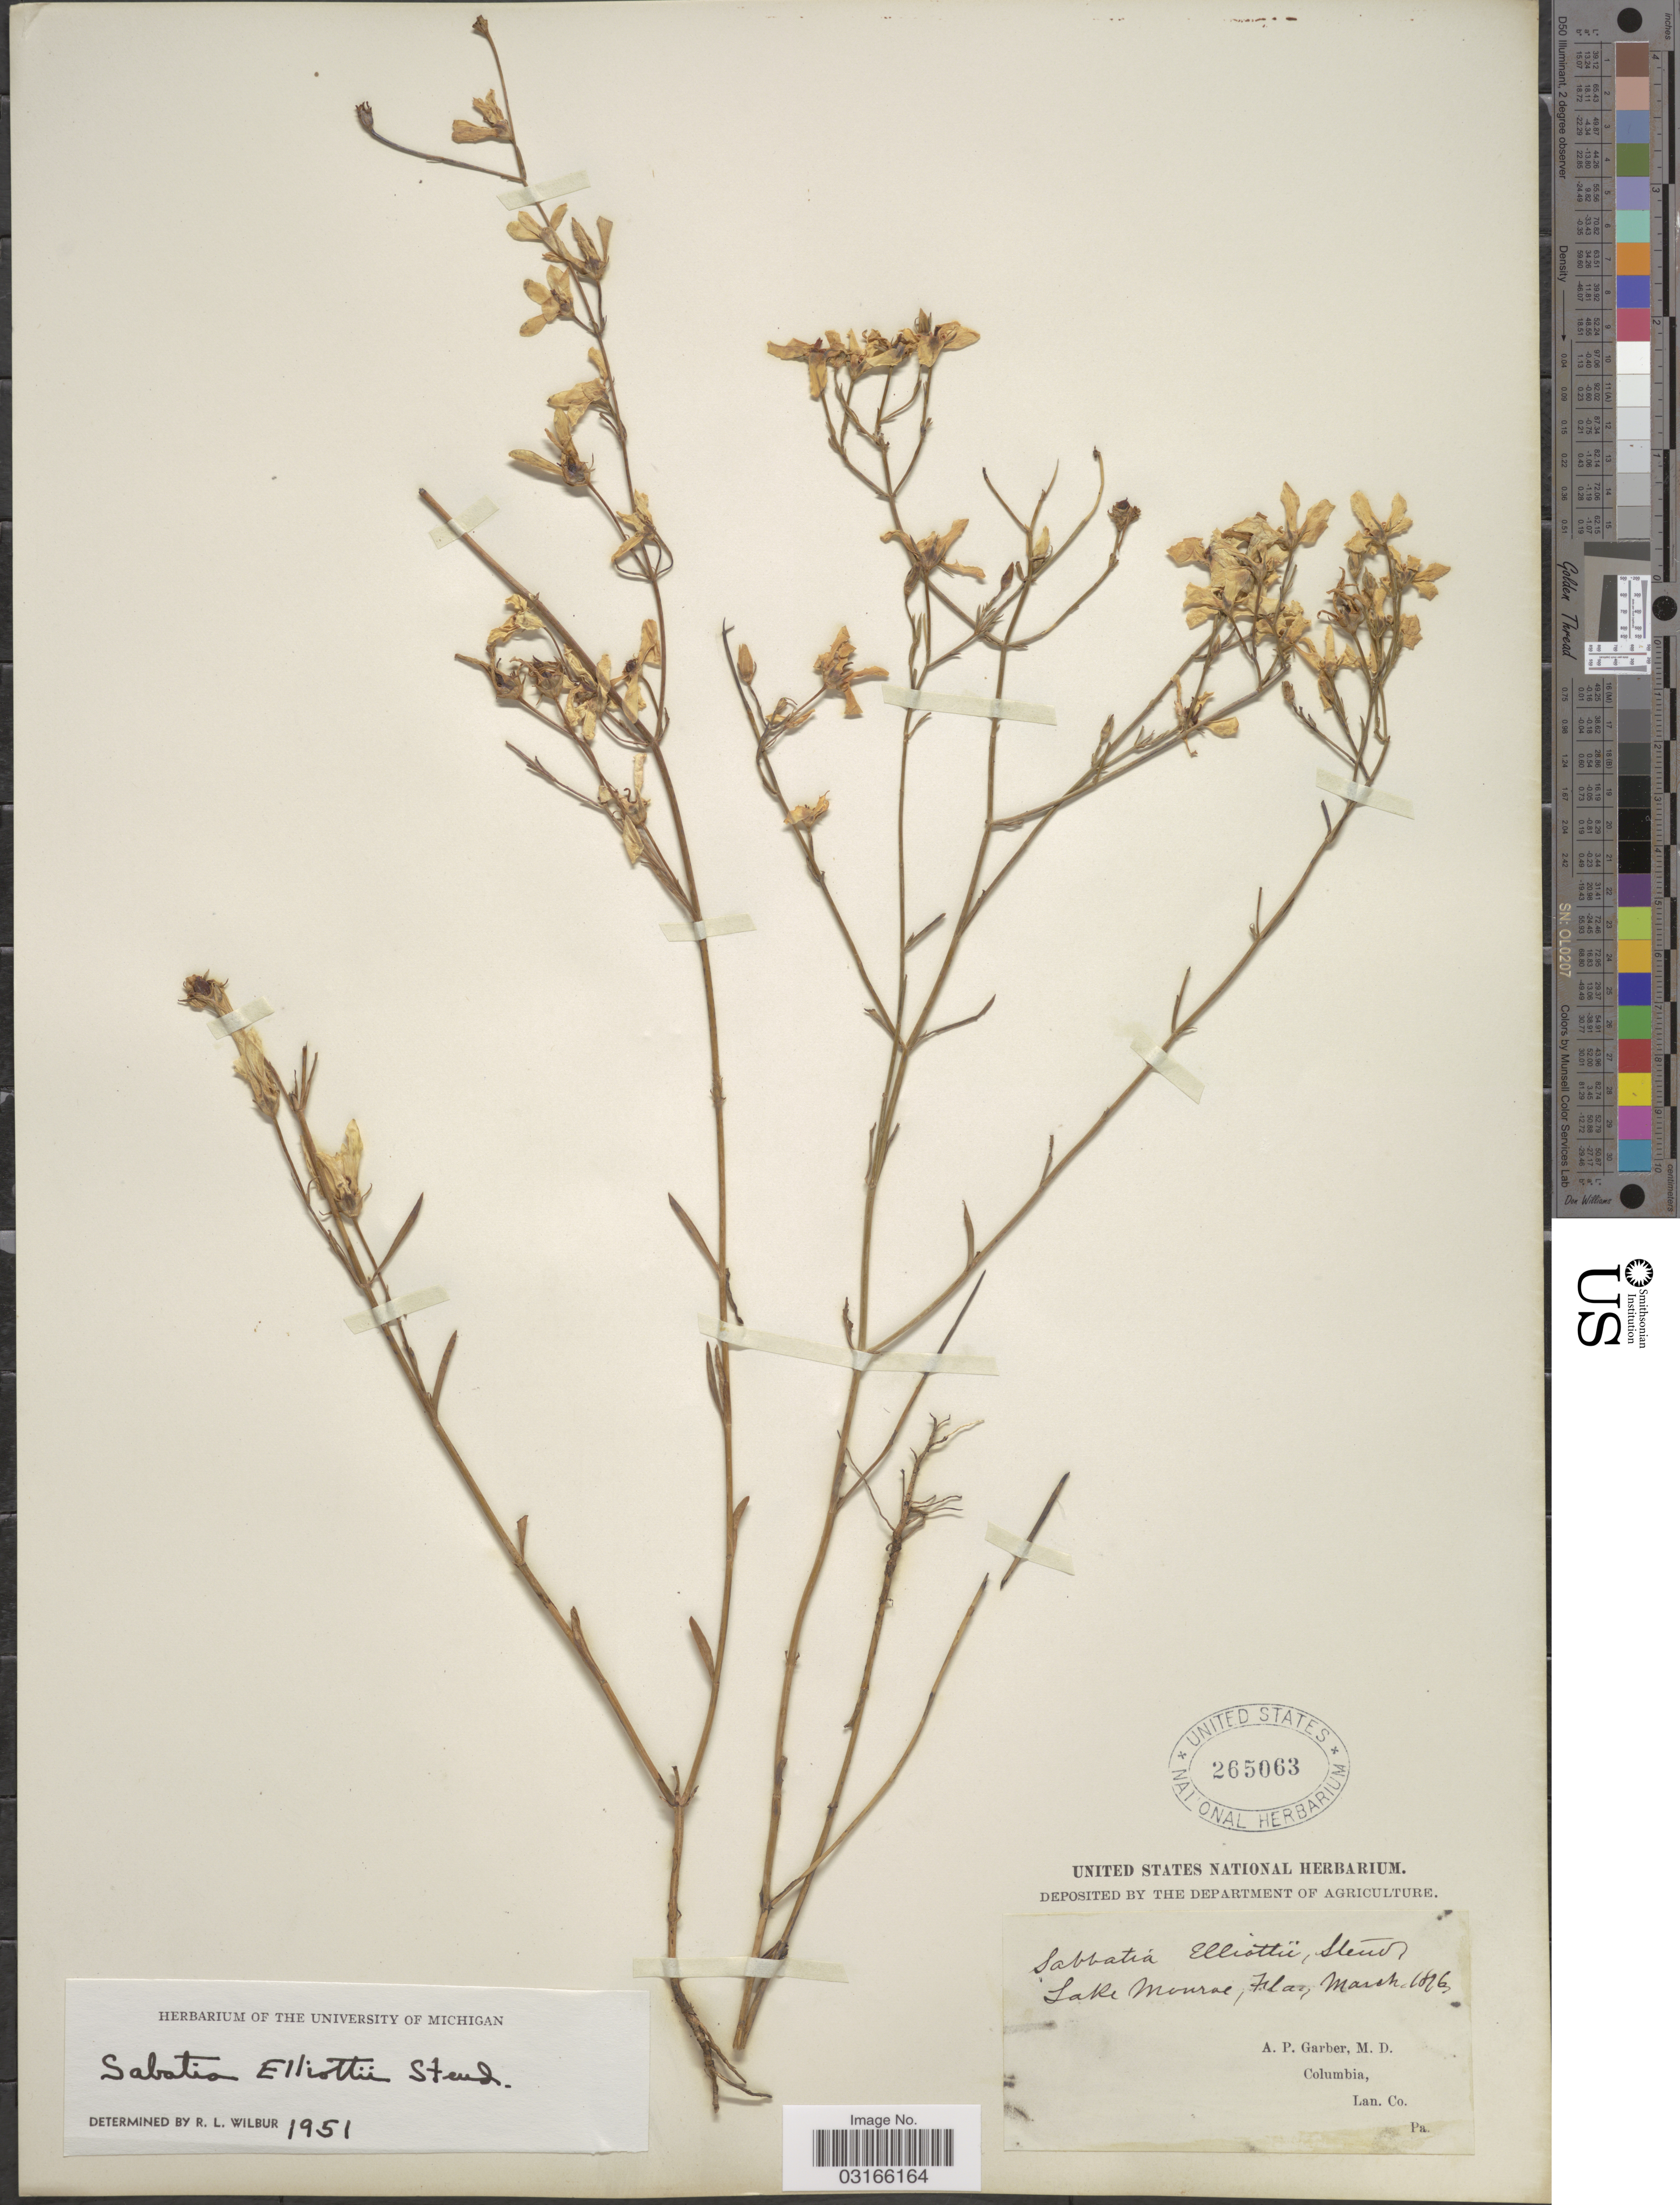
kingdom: Plantae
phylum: Tracheophyta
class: Magnoliopsida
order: Gentianales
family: Gentianaceae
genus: Sabatia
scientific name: Sabatia brevifolia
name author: Raf.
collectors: A. P. Garber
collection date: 1826-03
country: United States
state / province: Florida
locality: Lake Monroe.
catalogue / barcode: US 265063